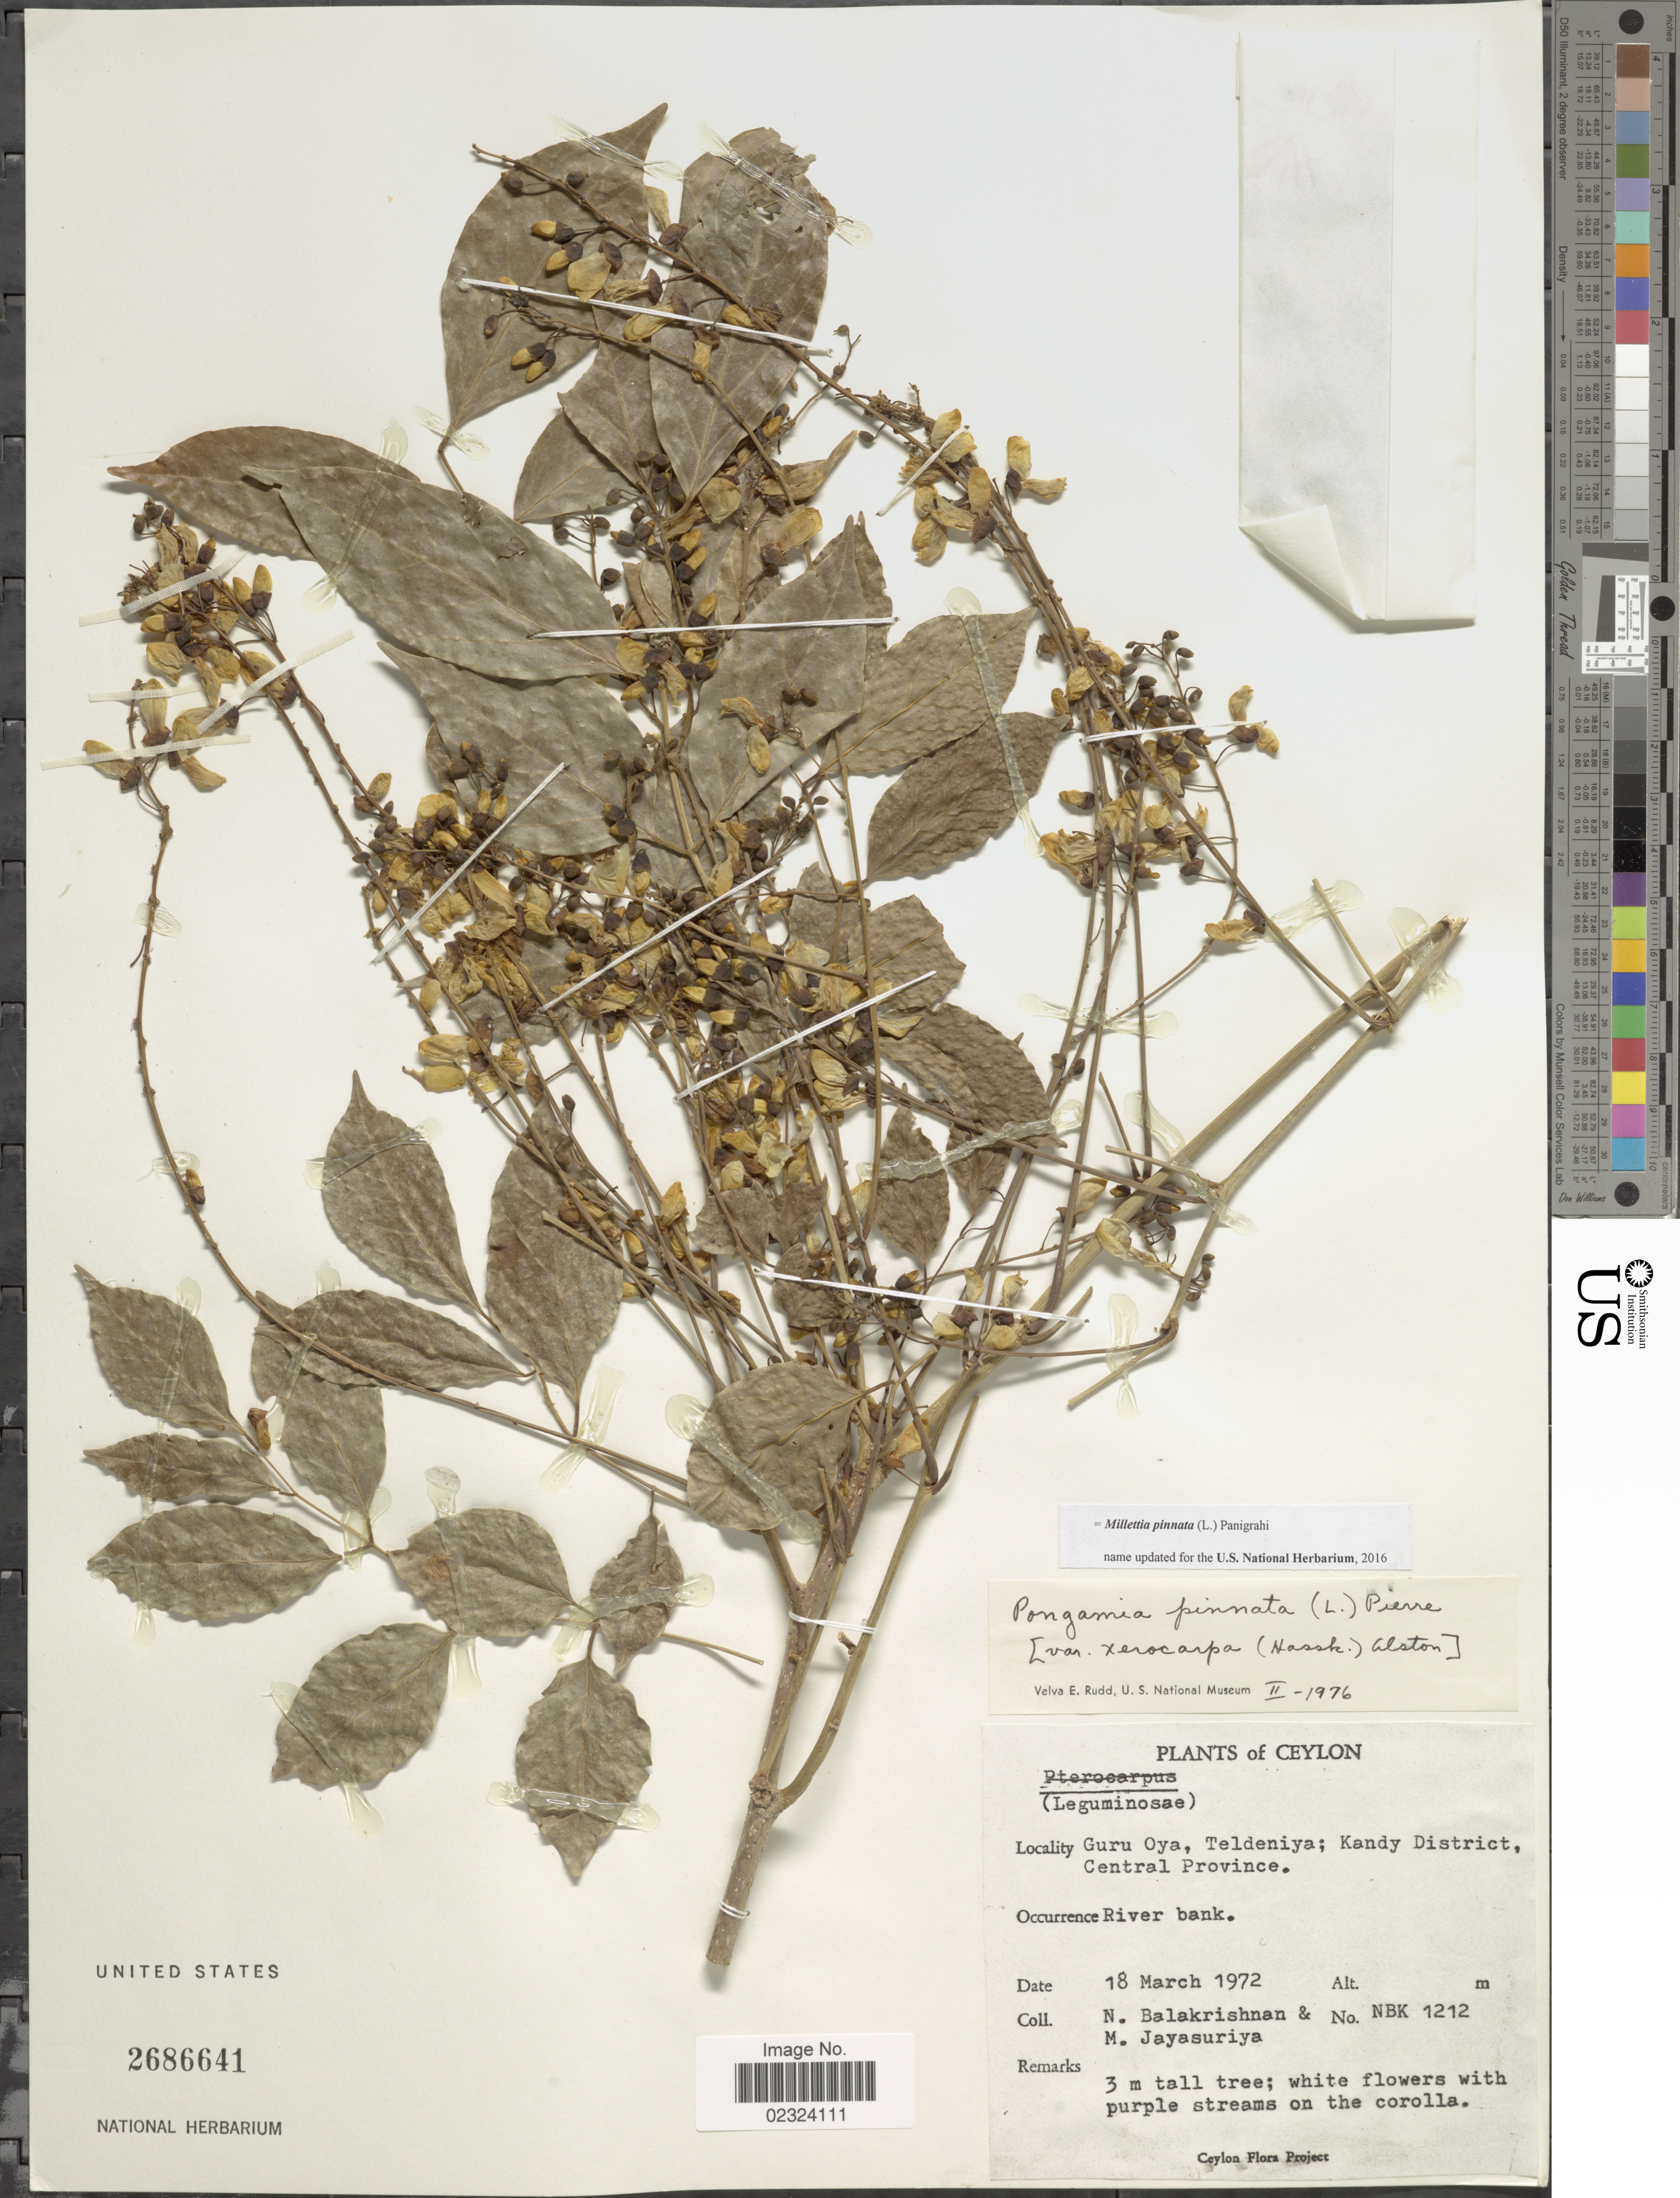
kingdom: Plantae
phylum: Tracheophyta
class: Magnoliopsida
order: Fabales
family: Fabaceae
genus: Millettia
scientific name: Millettia pinnata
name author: (L.) Panigrahi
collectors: N. Balakrishnan & M. Jayasuriya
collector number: NBK1212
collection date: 1972-03-18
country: Sri Lanka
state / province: Central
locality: Ceylon. Guru Oya, Teldeniya; Kandy Dsitrict, Central Province.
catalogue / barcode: US 2686641